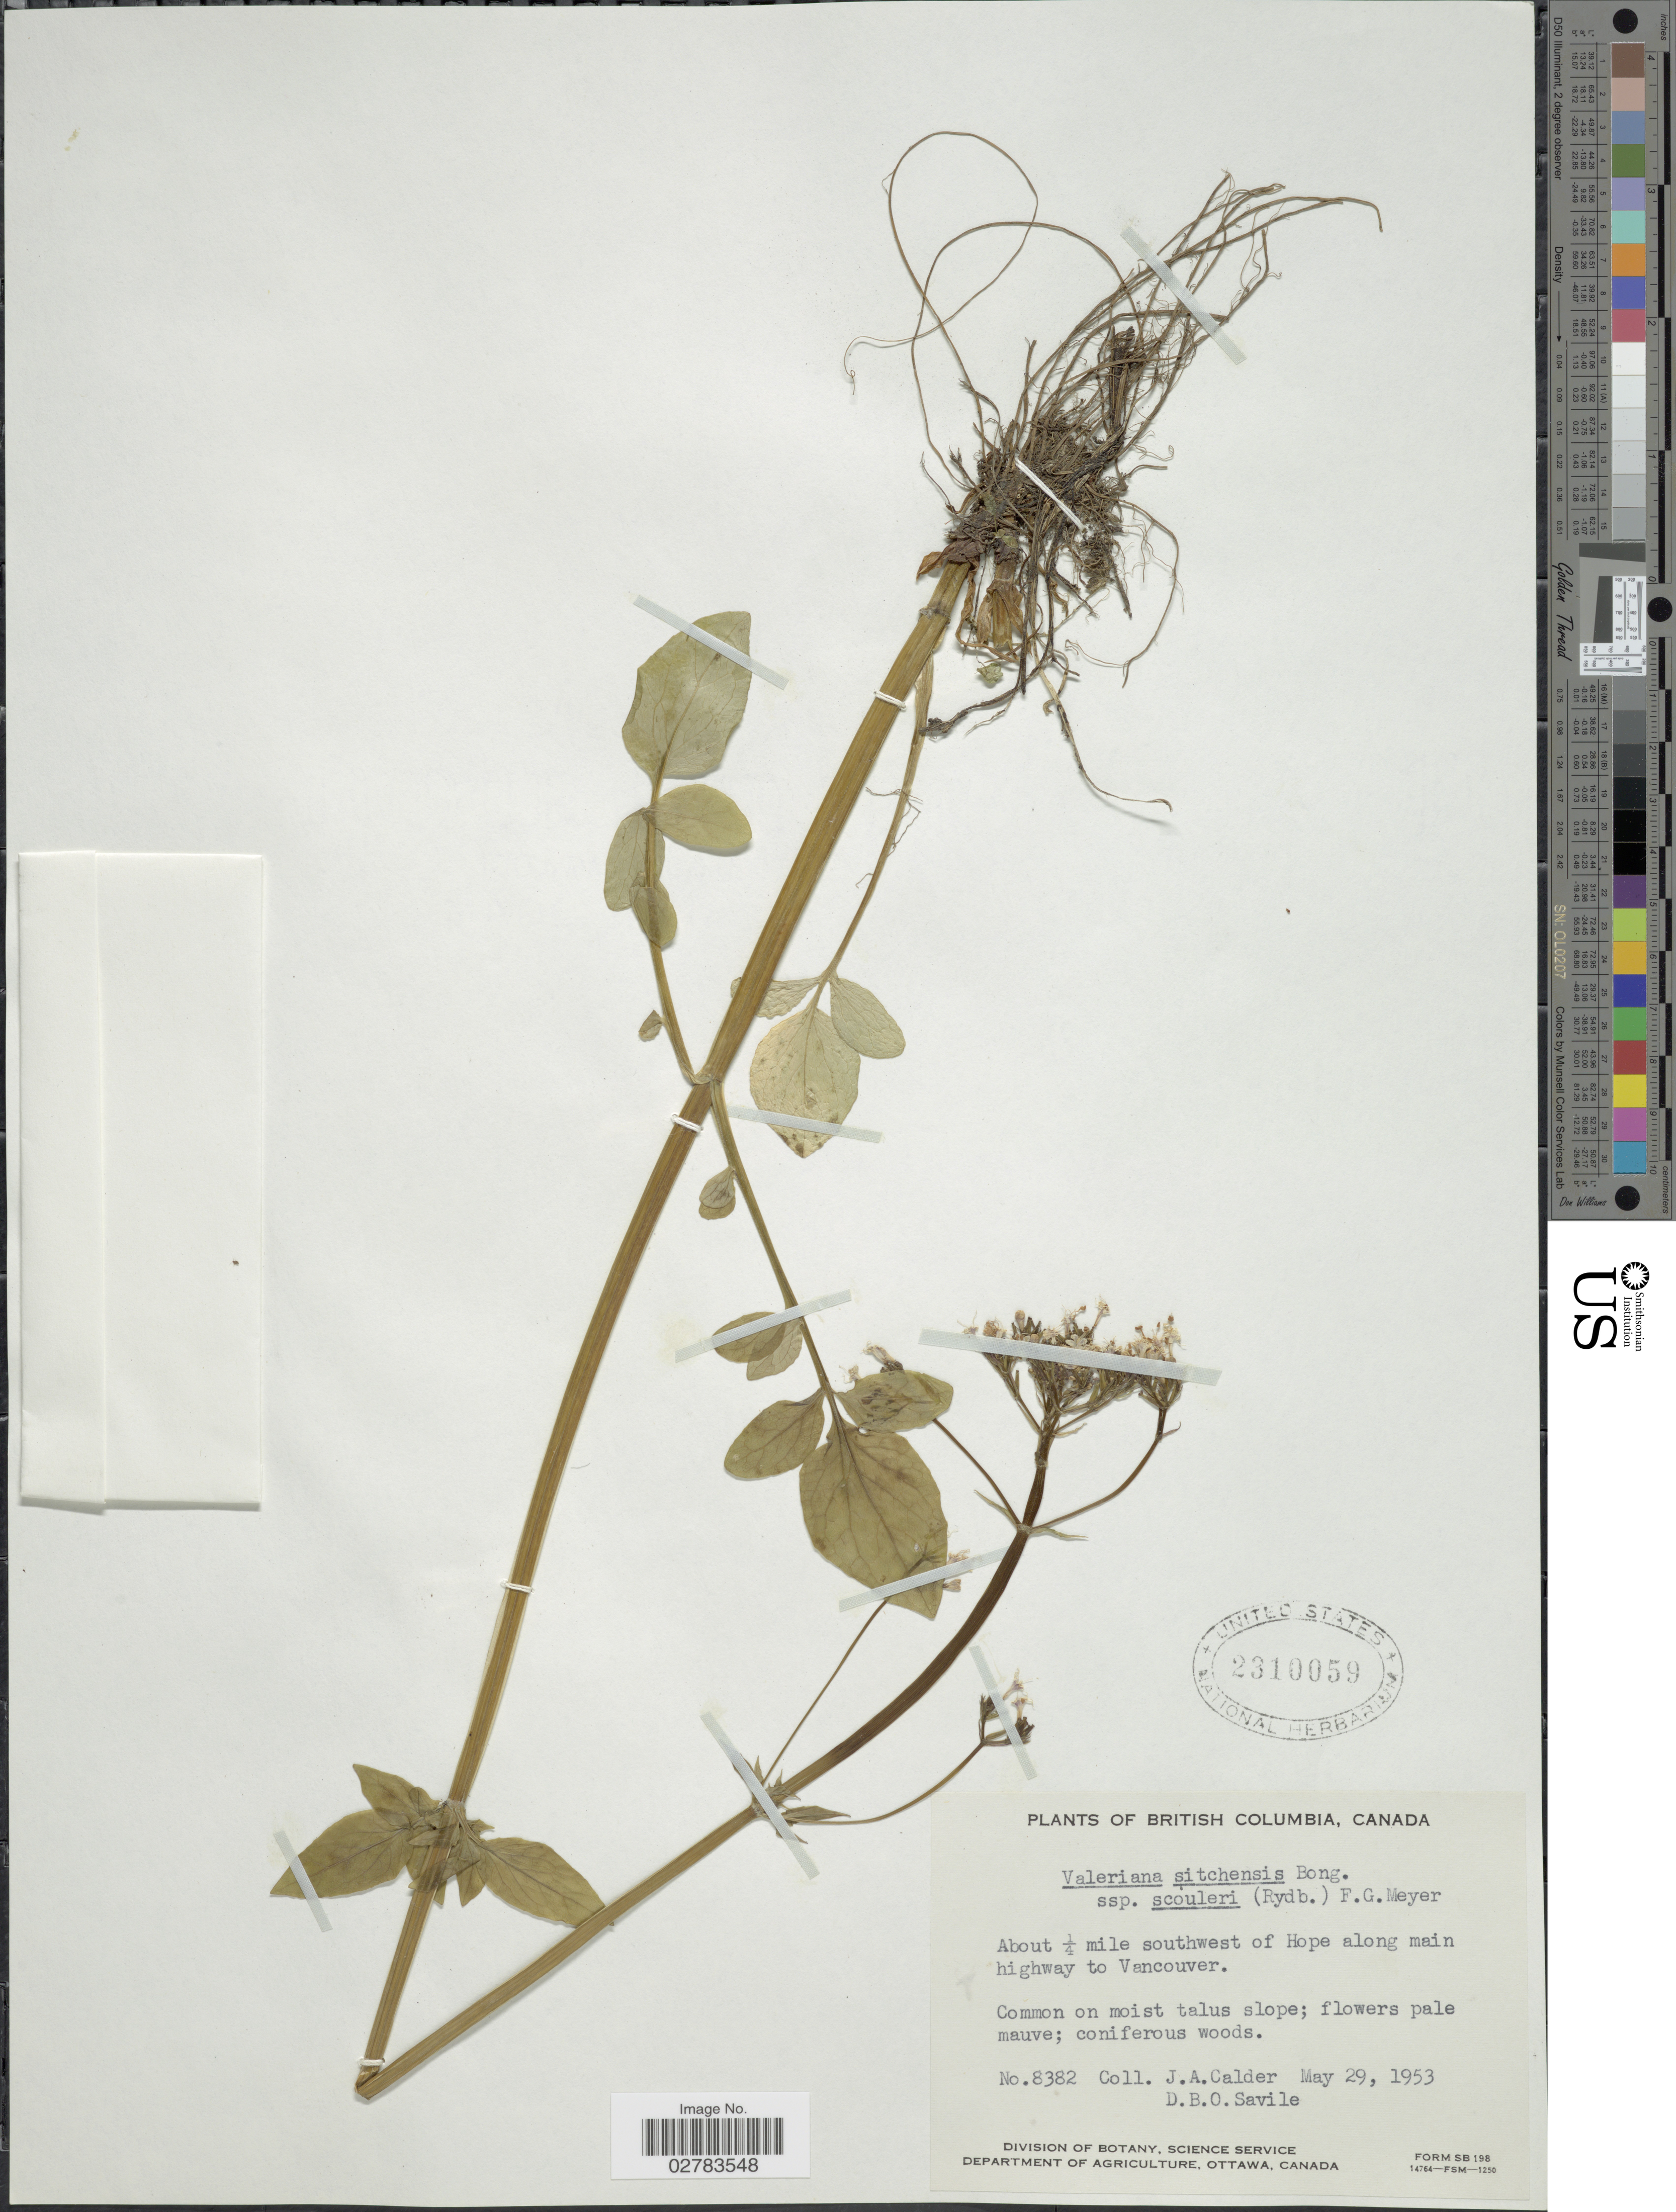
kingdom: Plantae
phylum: Tracheophyta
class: Magnoliopsida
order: Dipsacales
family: Caprifoliaceae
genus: Valeriana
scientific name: Valeriana sitchensis subsp. scouleri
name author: (Rydb.) F.G. Mey.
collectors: J. A. Calder & D. Savile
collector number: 8382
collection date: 1953-05-29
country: Canada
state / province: British Columbia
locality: About ¼ mile southwest of Hope along main highway to Vancouver.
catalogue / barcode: US 2310059